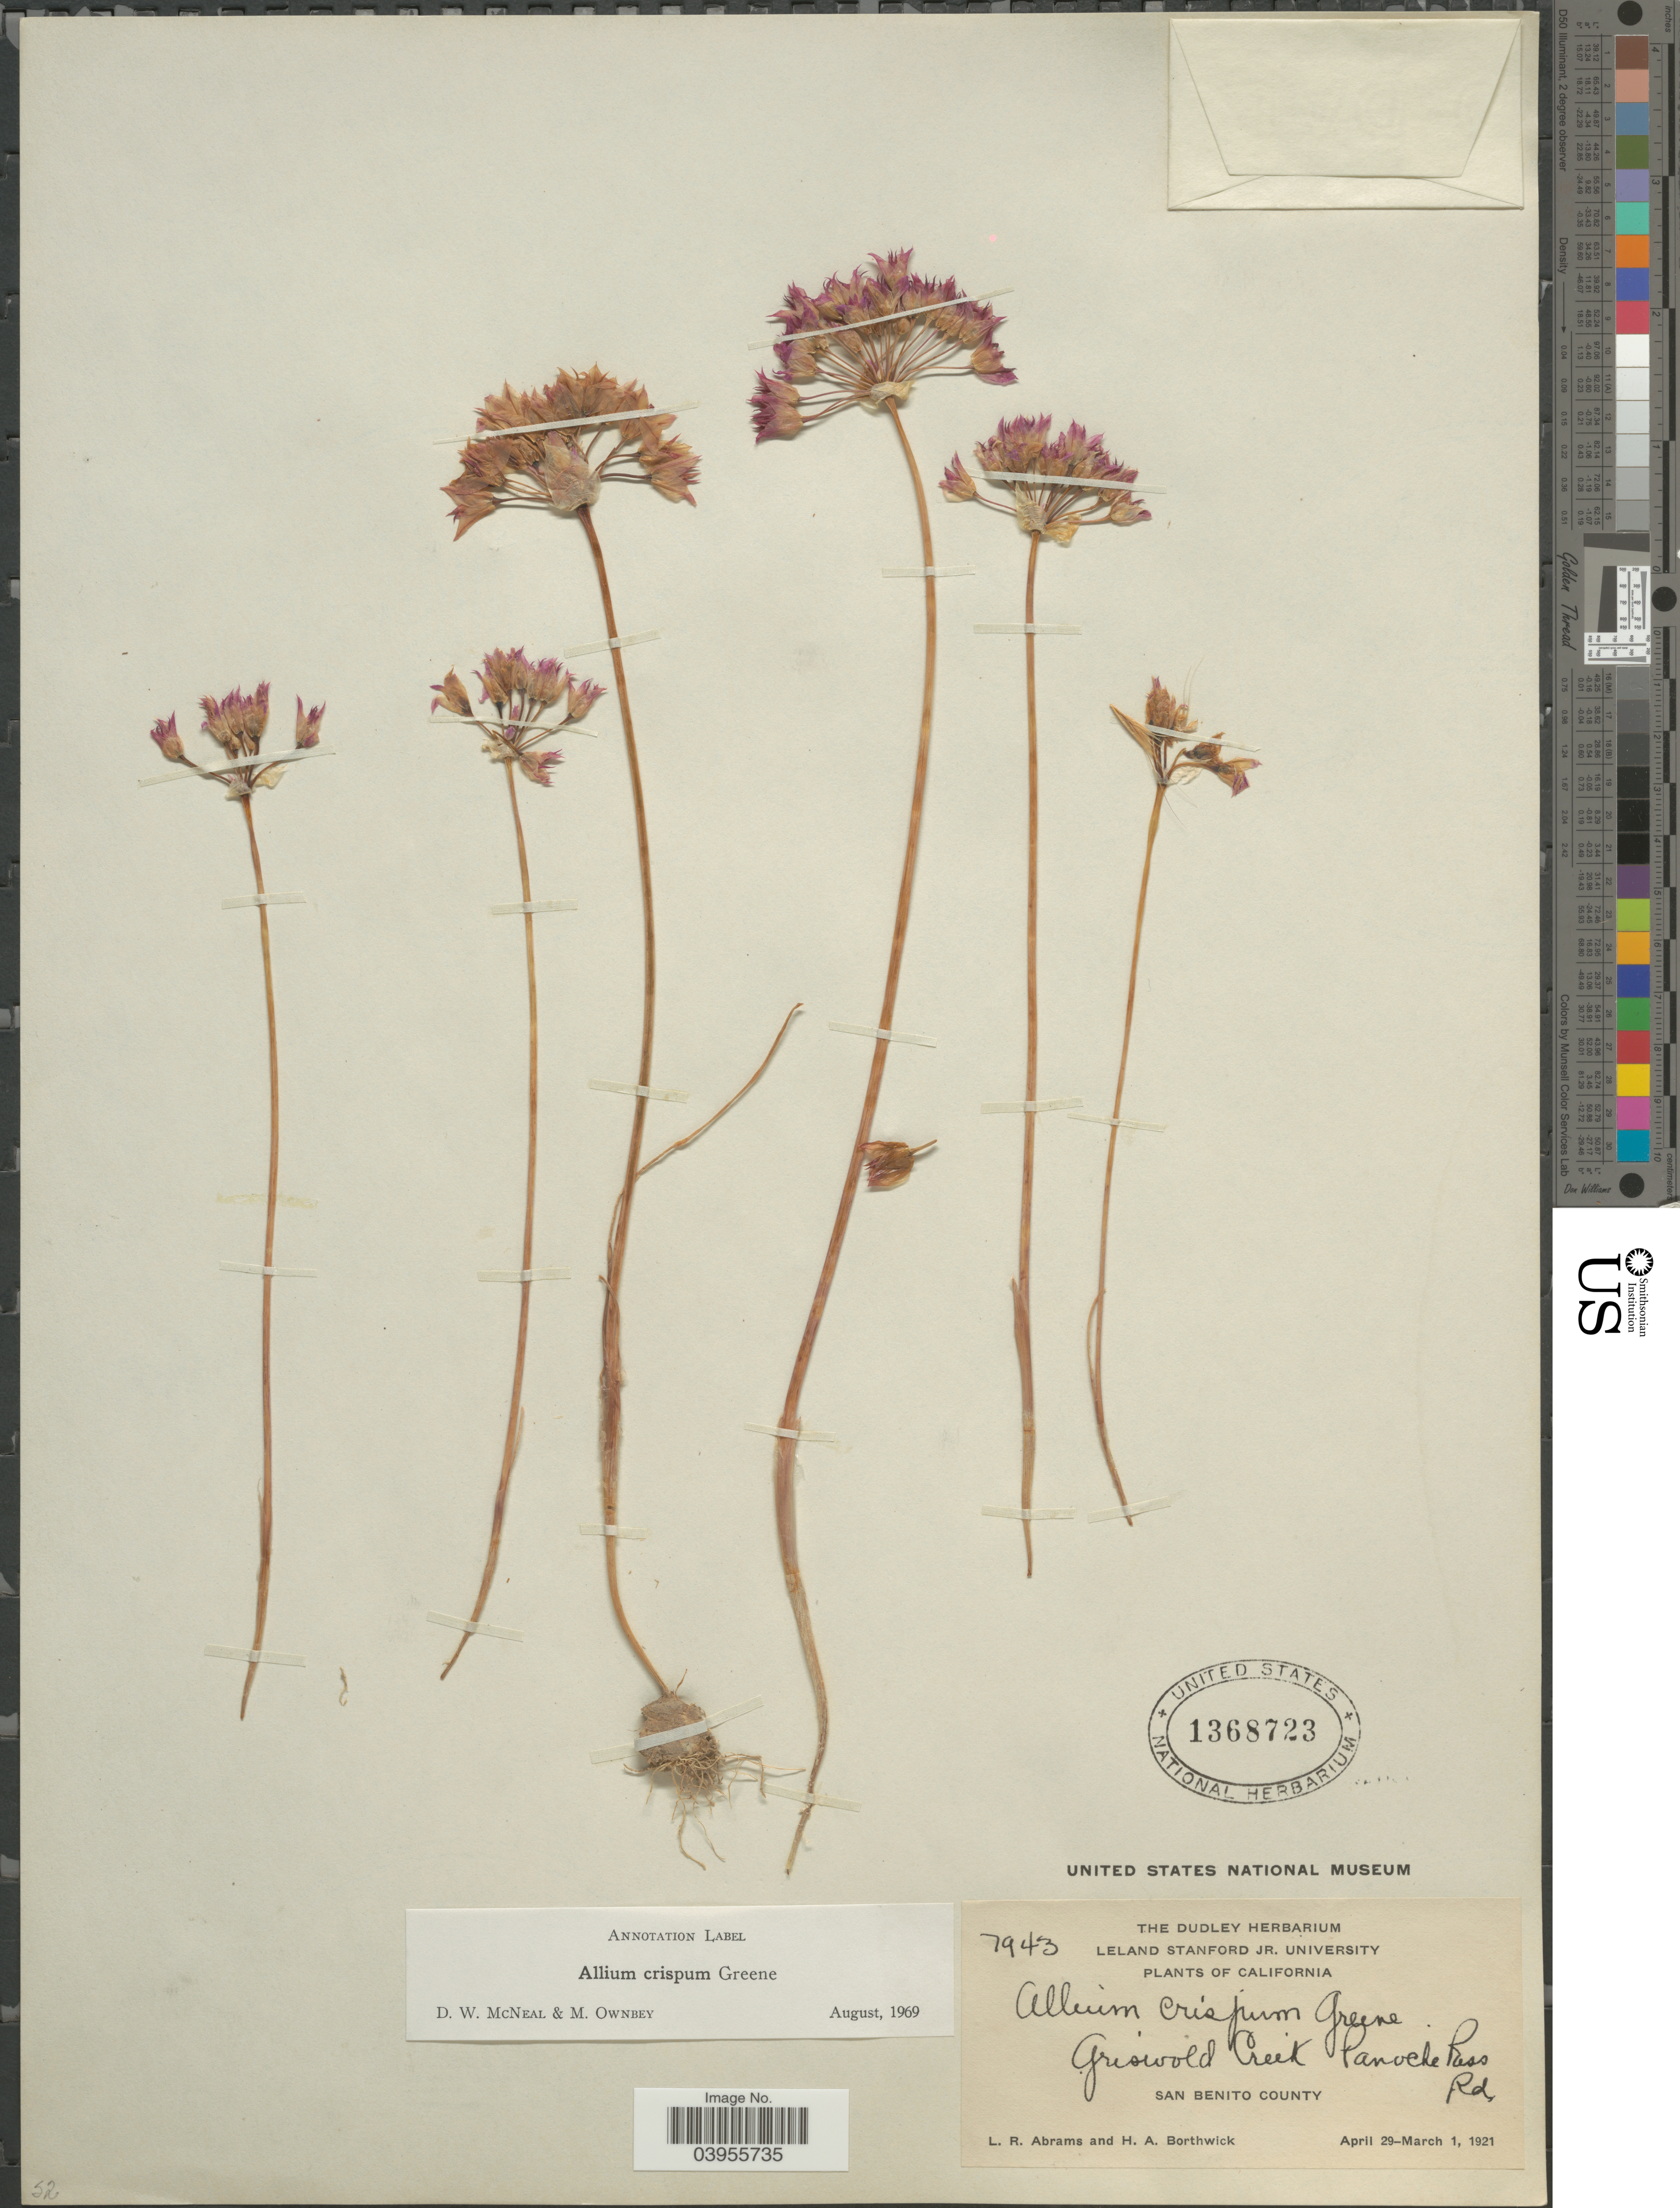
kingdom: Plantae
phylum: Tracheophyta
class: Liliopsida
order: Asparagales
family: Amaryllidaceae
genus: Allium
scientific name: Allium crispum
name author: Greene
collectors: L. Abrams & H. Borthwick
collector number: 7943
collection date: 1921-03-01/1921-04-29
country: United States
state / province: California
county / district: San Benito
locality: Griswold Creek Panoche Pass Rd. San Benito County.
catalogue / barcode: US 1368723